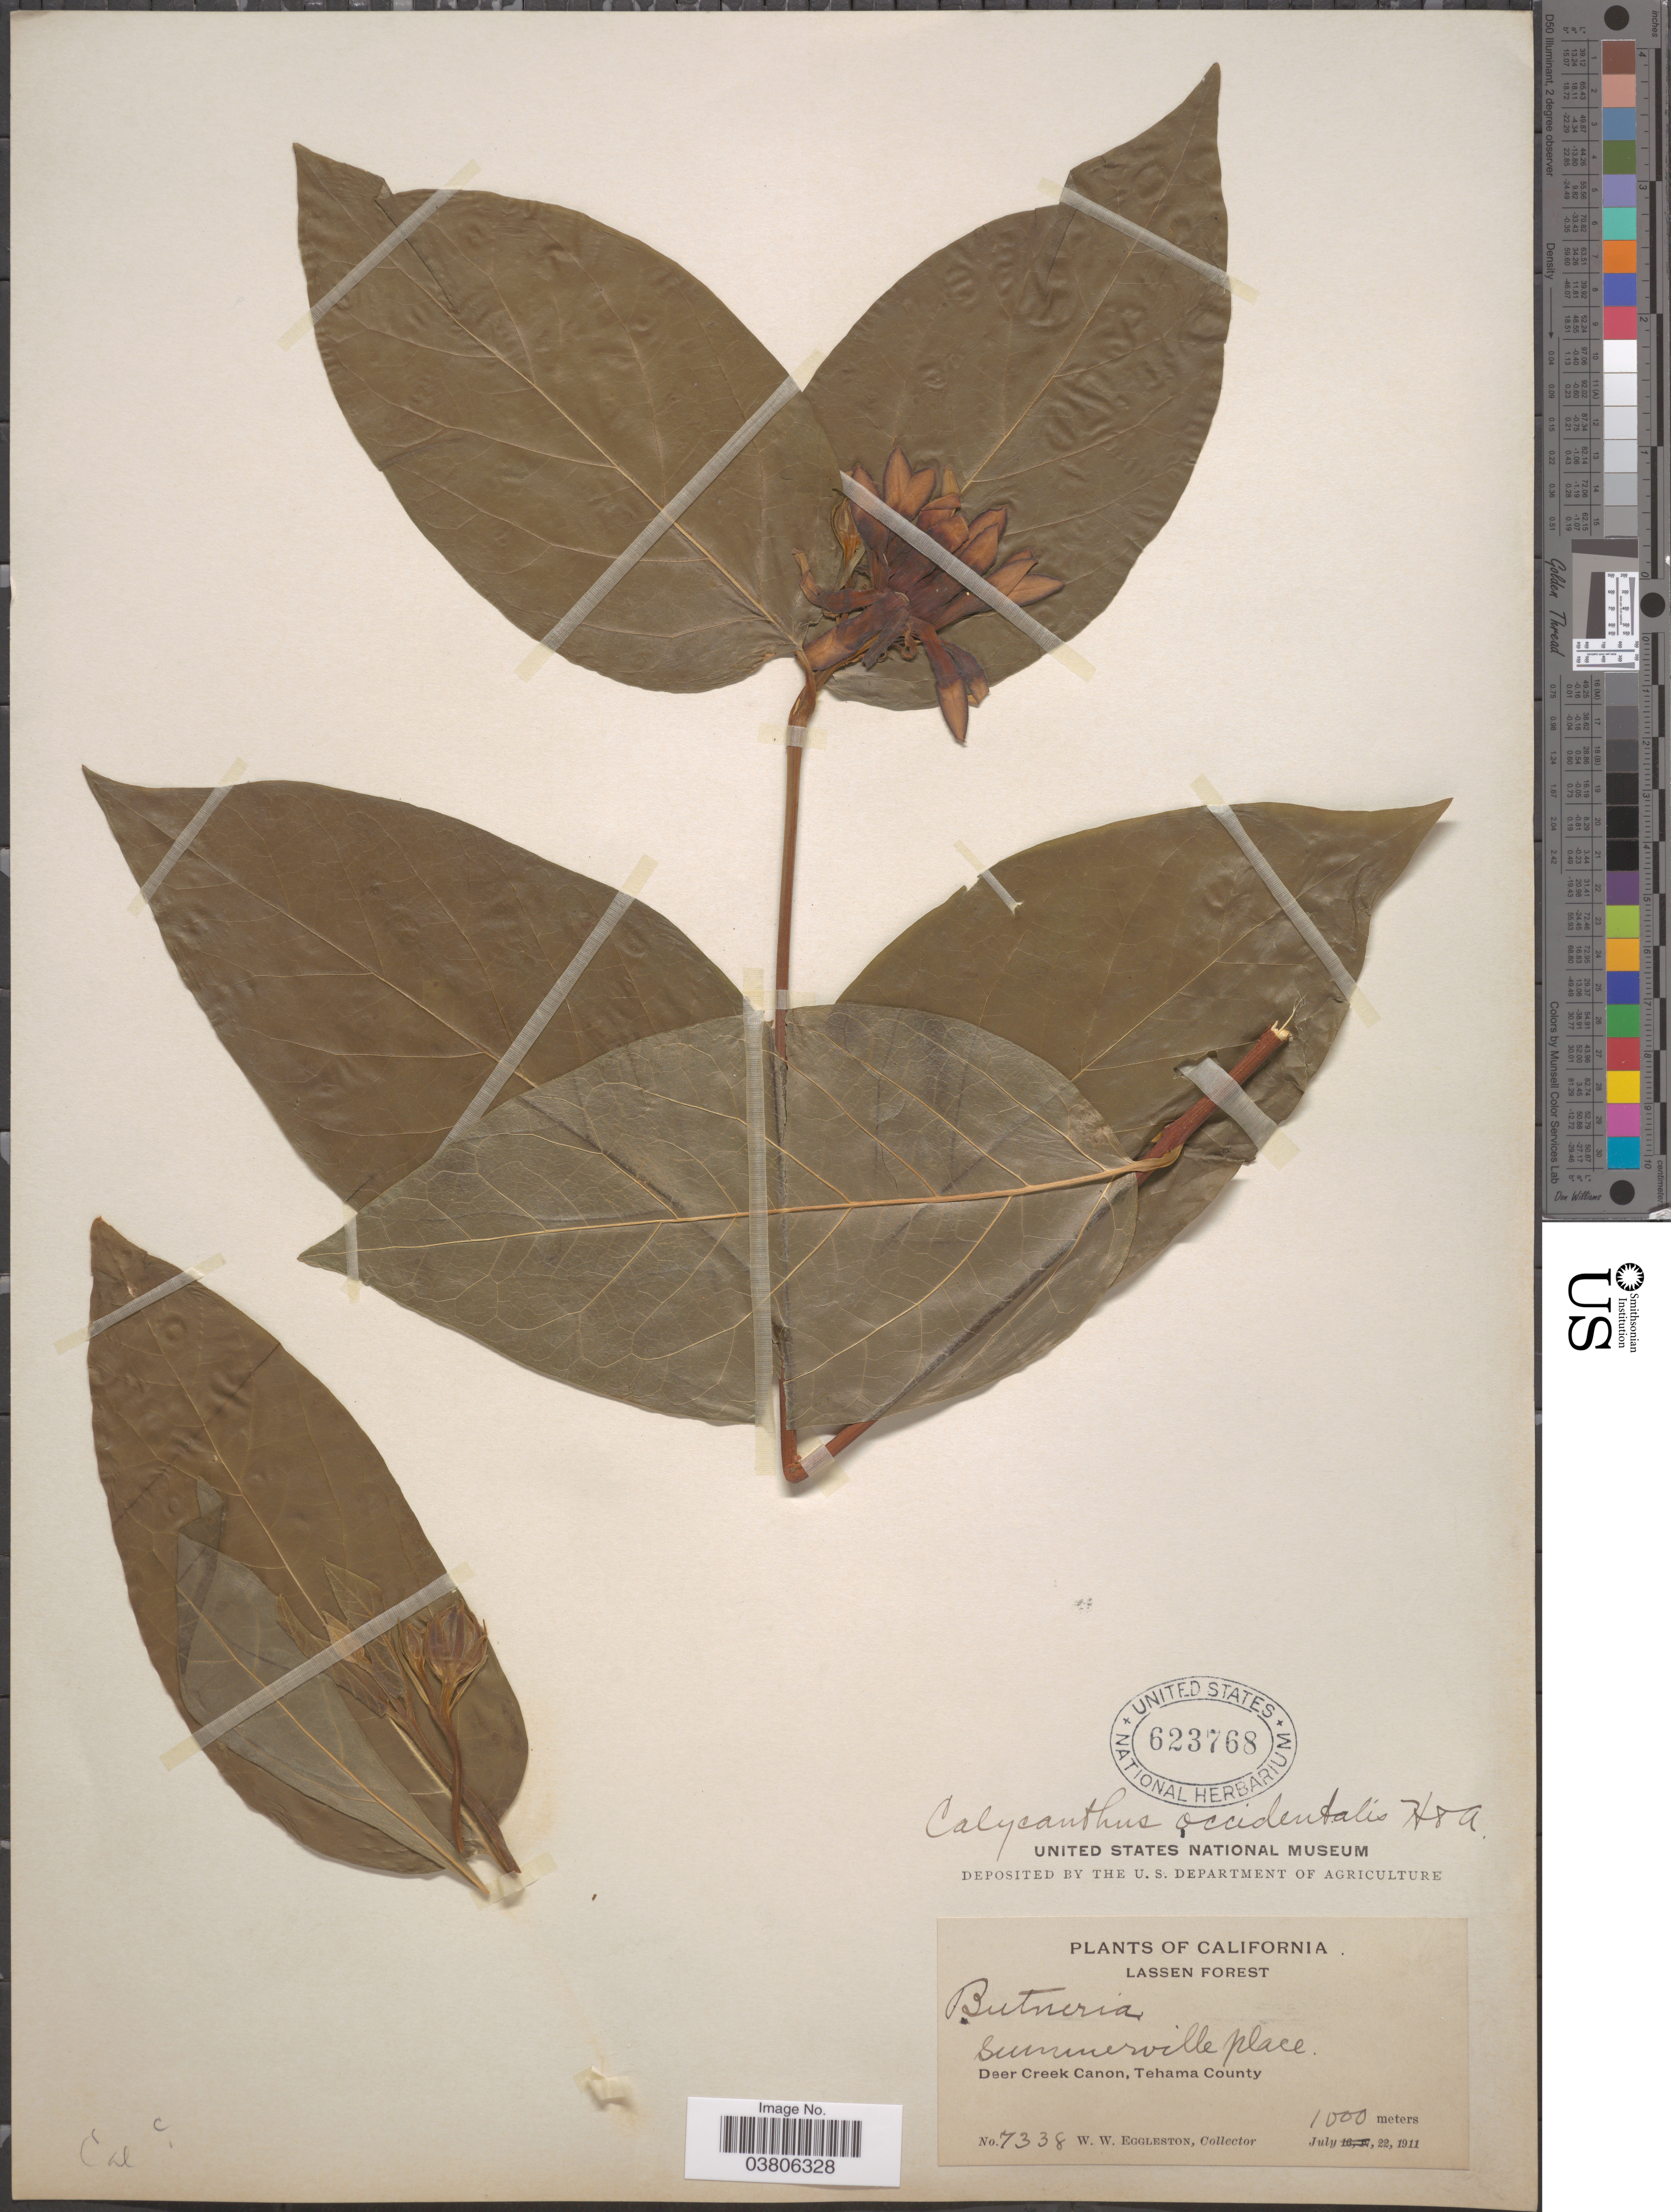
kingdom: Plantae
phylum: Tracheophyta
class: Magnoliopsida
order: Laurales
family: Calycanthaceae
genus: Calycanthus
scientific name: Calycanthus occidentalis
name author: Hook. & Arn.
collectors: W. W. Eggleston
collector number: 7338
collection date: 1911-07-22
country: United States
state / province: California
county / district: Tehama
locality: Lassen Forest. Summerville place. Deer Creek Canon, Tehama County.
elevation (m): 1000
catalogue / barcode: US 623768